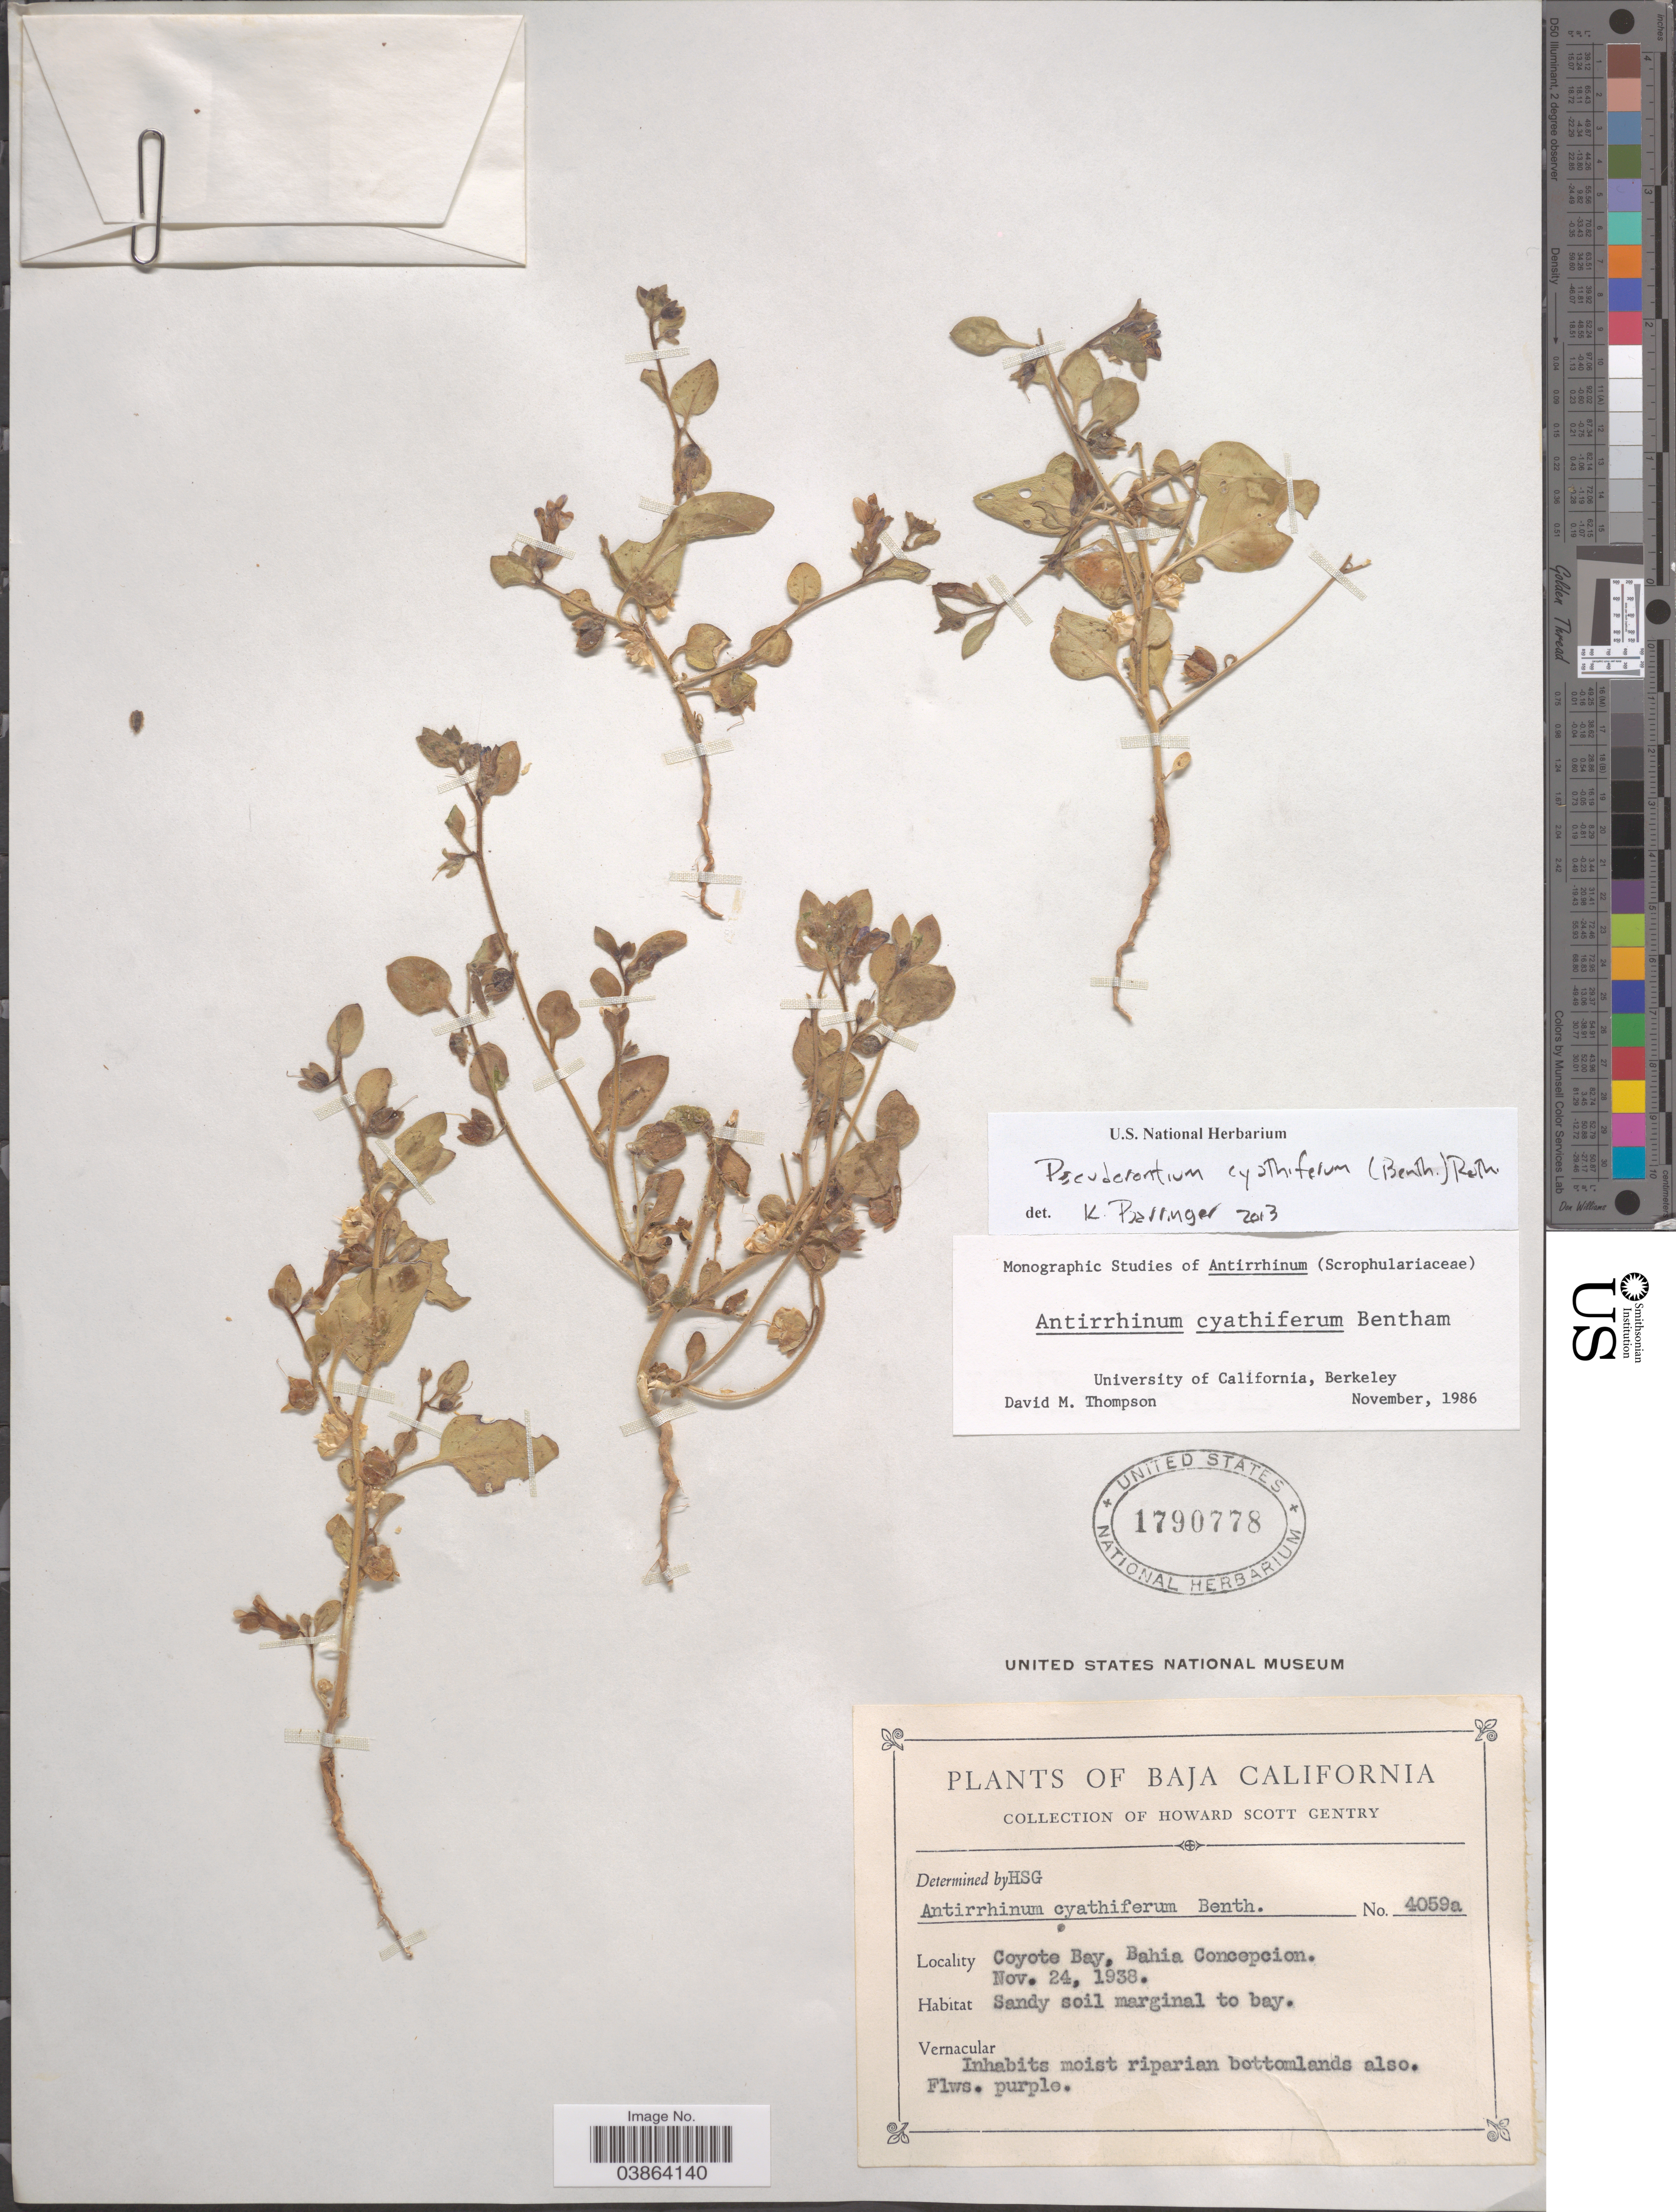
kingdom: Plantae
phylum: Tracheophyta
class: Magnoliopsida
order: Lamiales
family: Plantaginaceae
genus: Pseudorontium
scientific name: Pseudorontium cyathiferum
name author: (Benth.) Rothm.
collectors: H. S. Gentry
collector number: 4059a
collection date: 1938-11-24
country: Mexico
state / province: Baja California Sur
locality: Coyote Bay, Bahia Concepcion.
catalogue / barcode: US 1790778